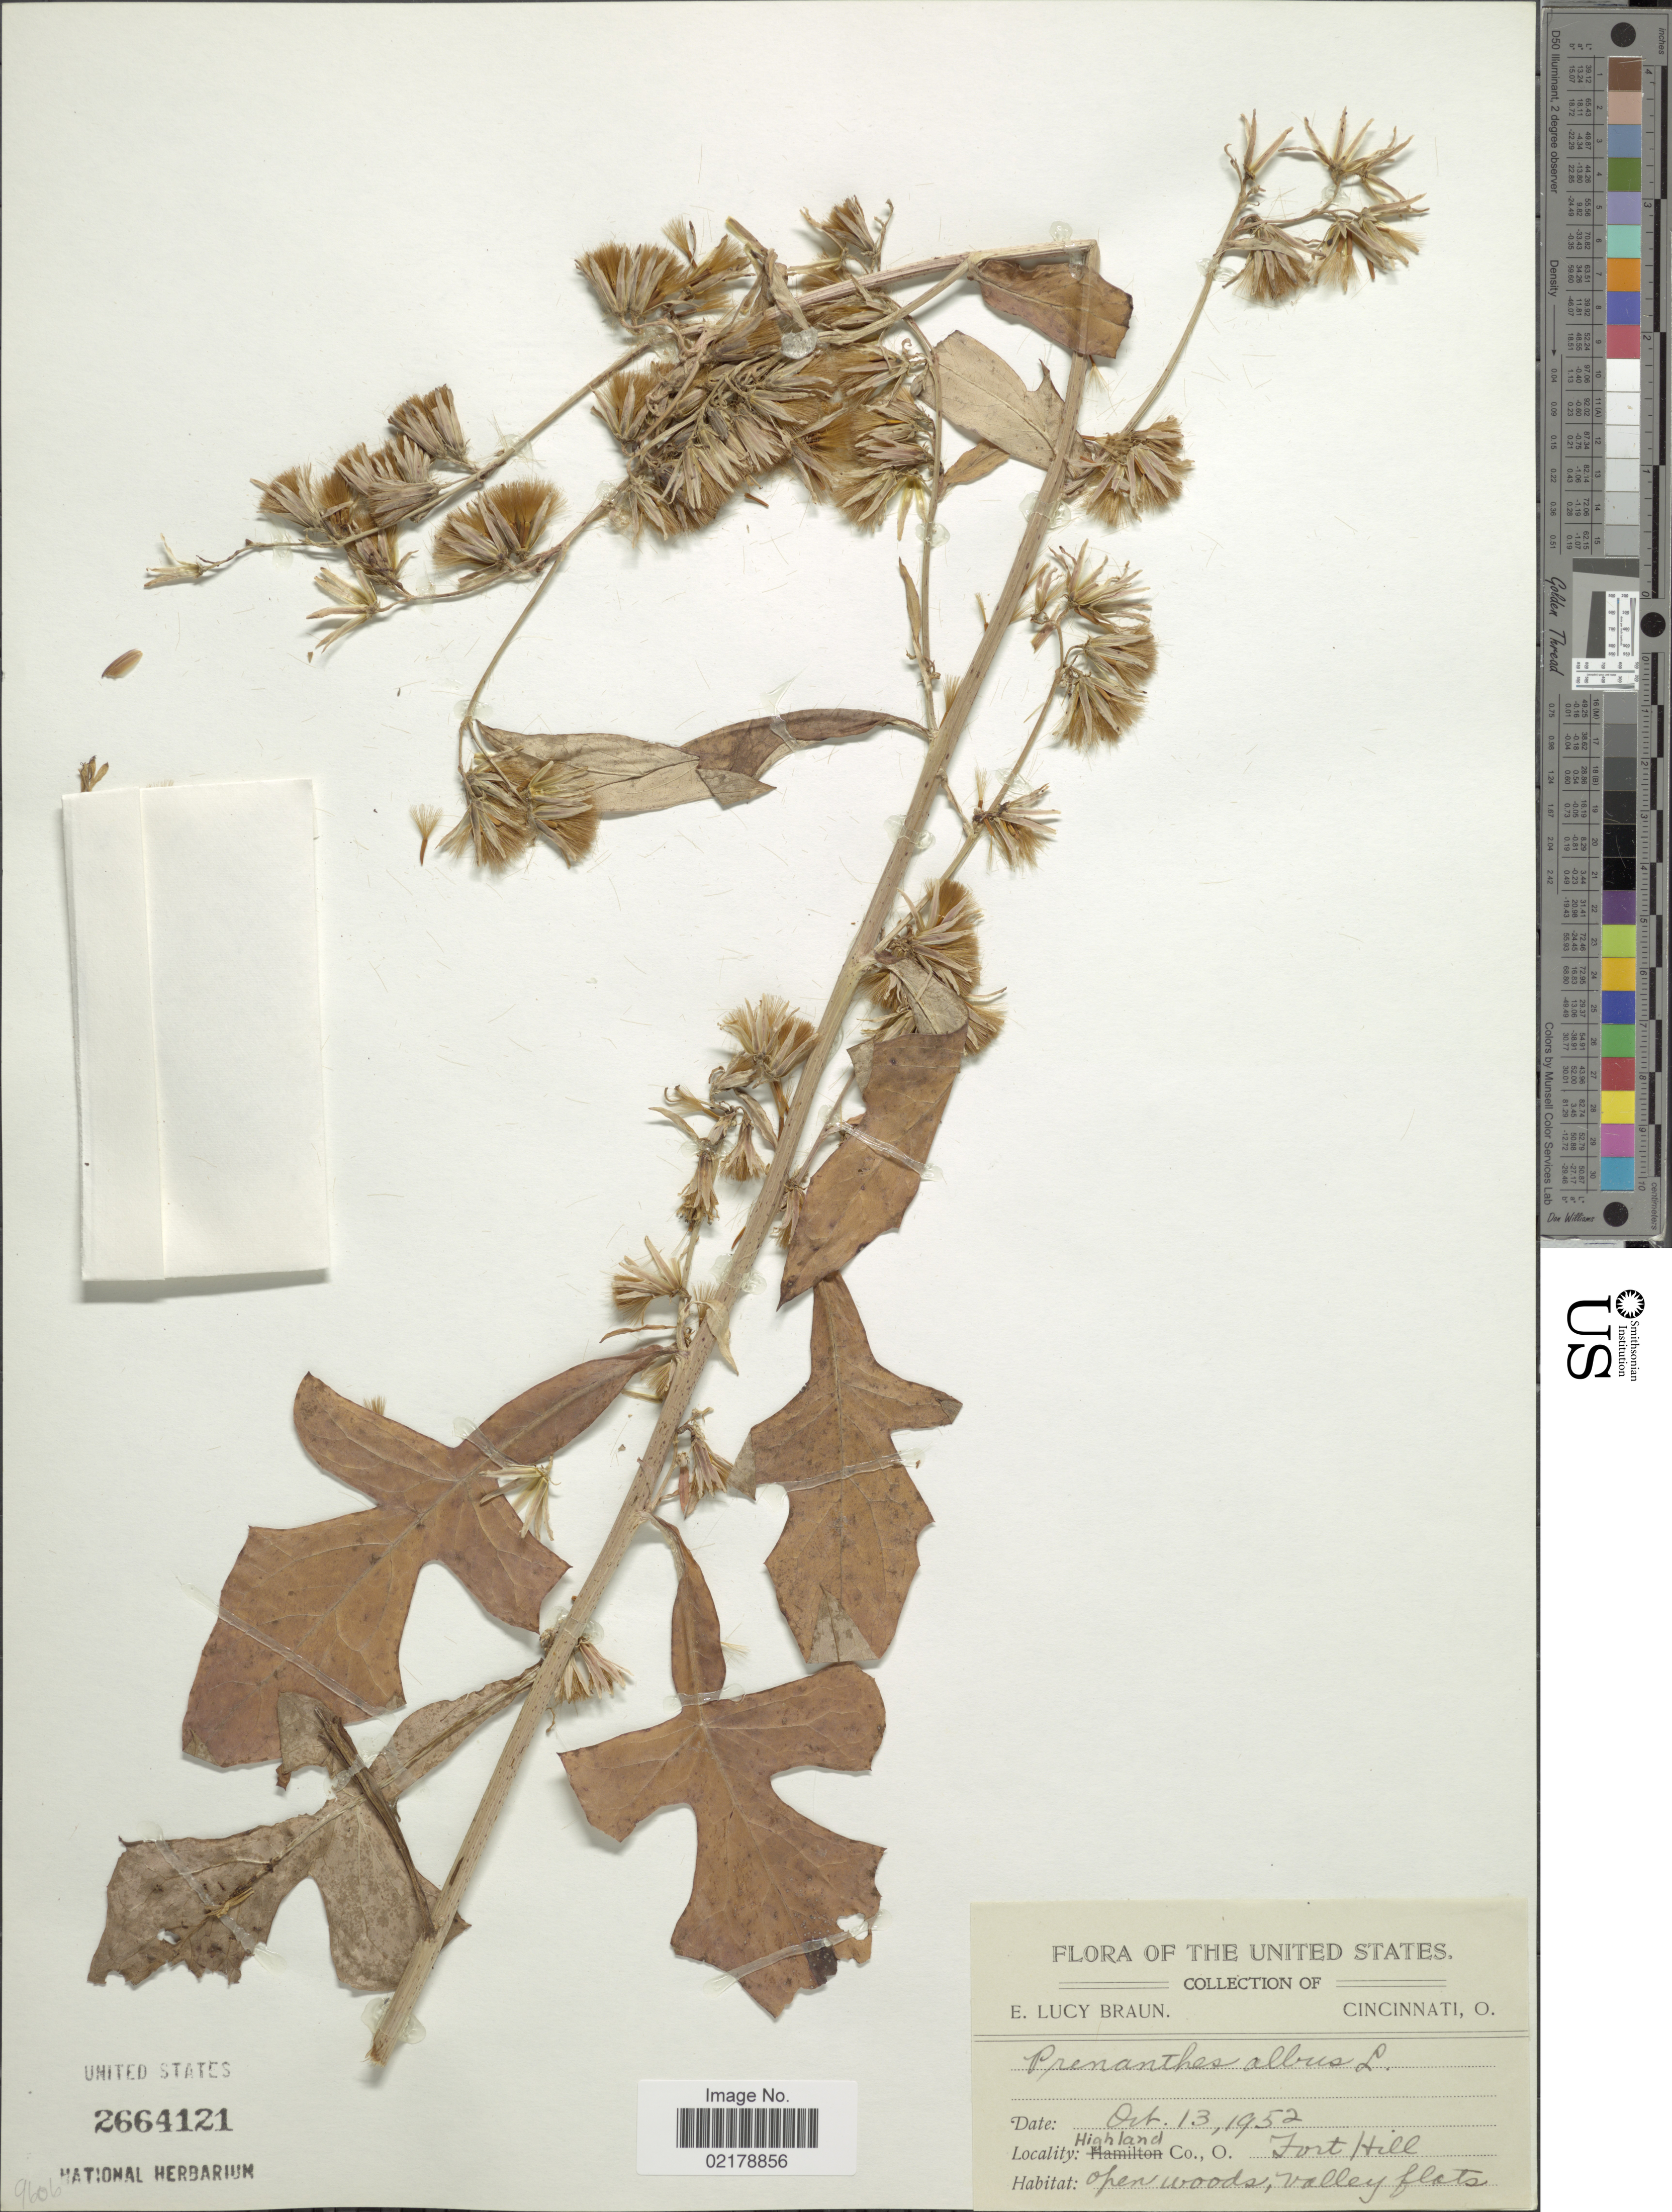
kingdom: Plantae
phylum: Tracheophyta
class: Magnoliopsida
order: Asterales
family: Asteraceae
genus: Nabalus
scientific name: Nabalus albus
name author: (L.) Hook.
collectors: E. L. Braun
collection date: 1952-10-13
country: United States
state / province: Ohio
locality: Highland Co., Fort Hill, open woods, valley flats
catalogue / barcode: US 2664121